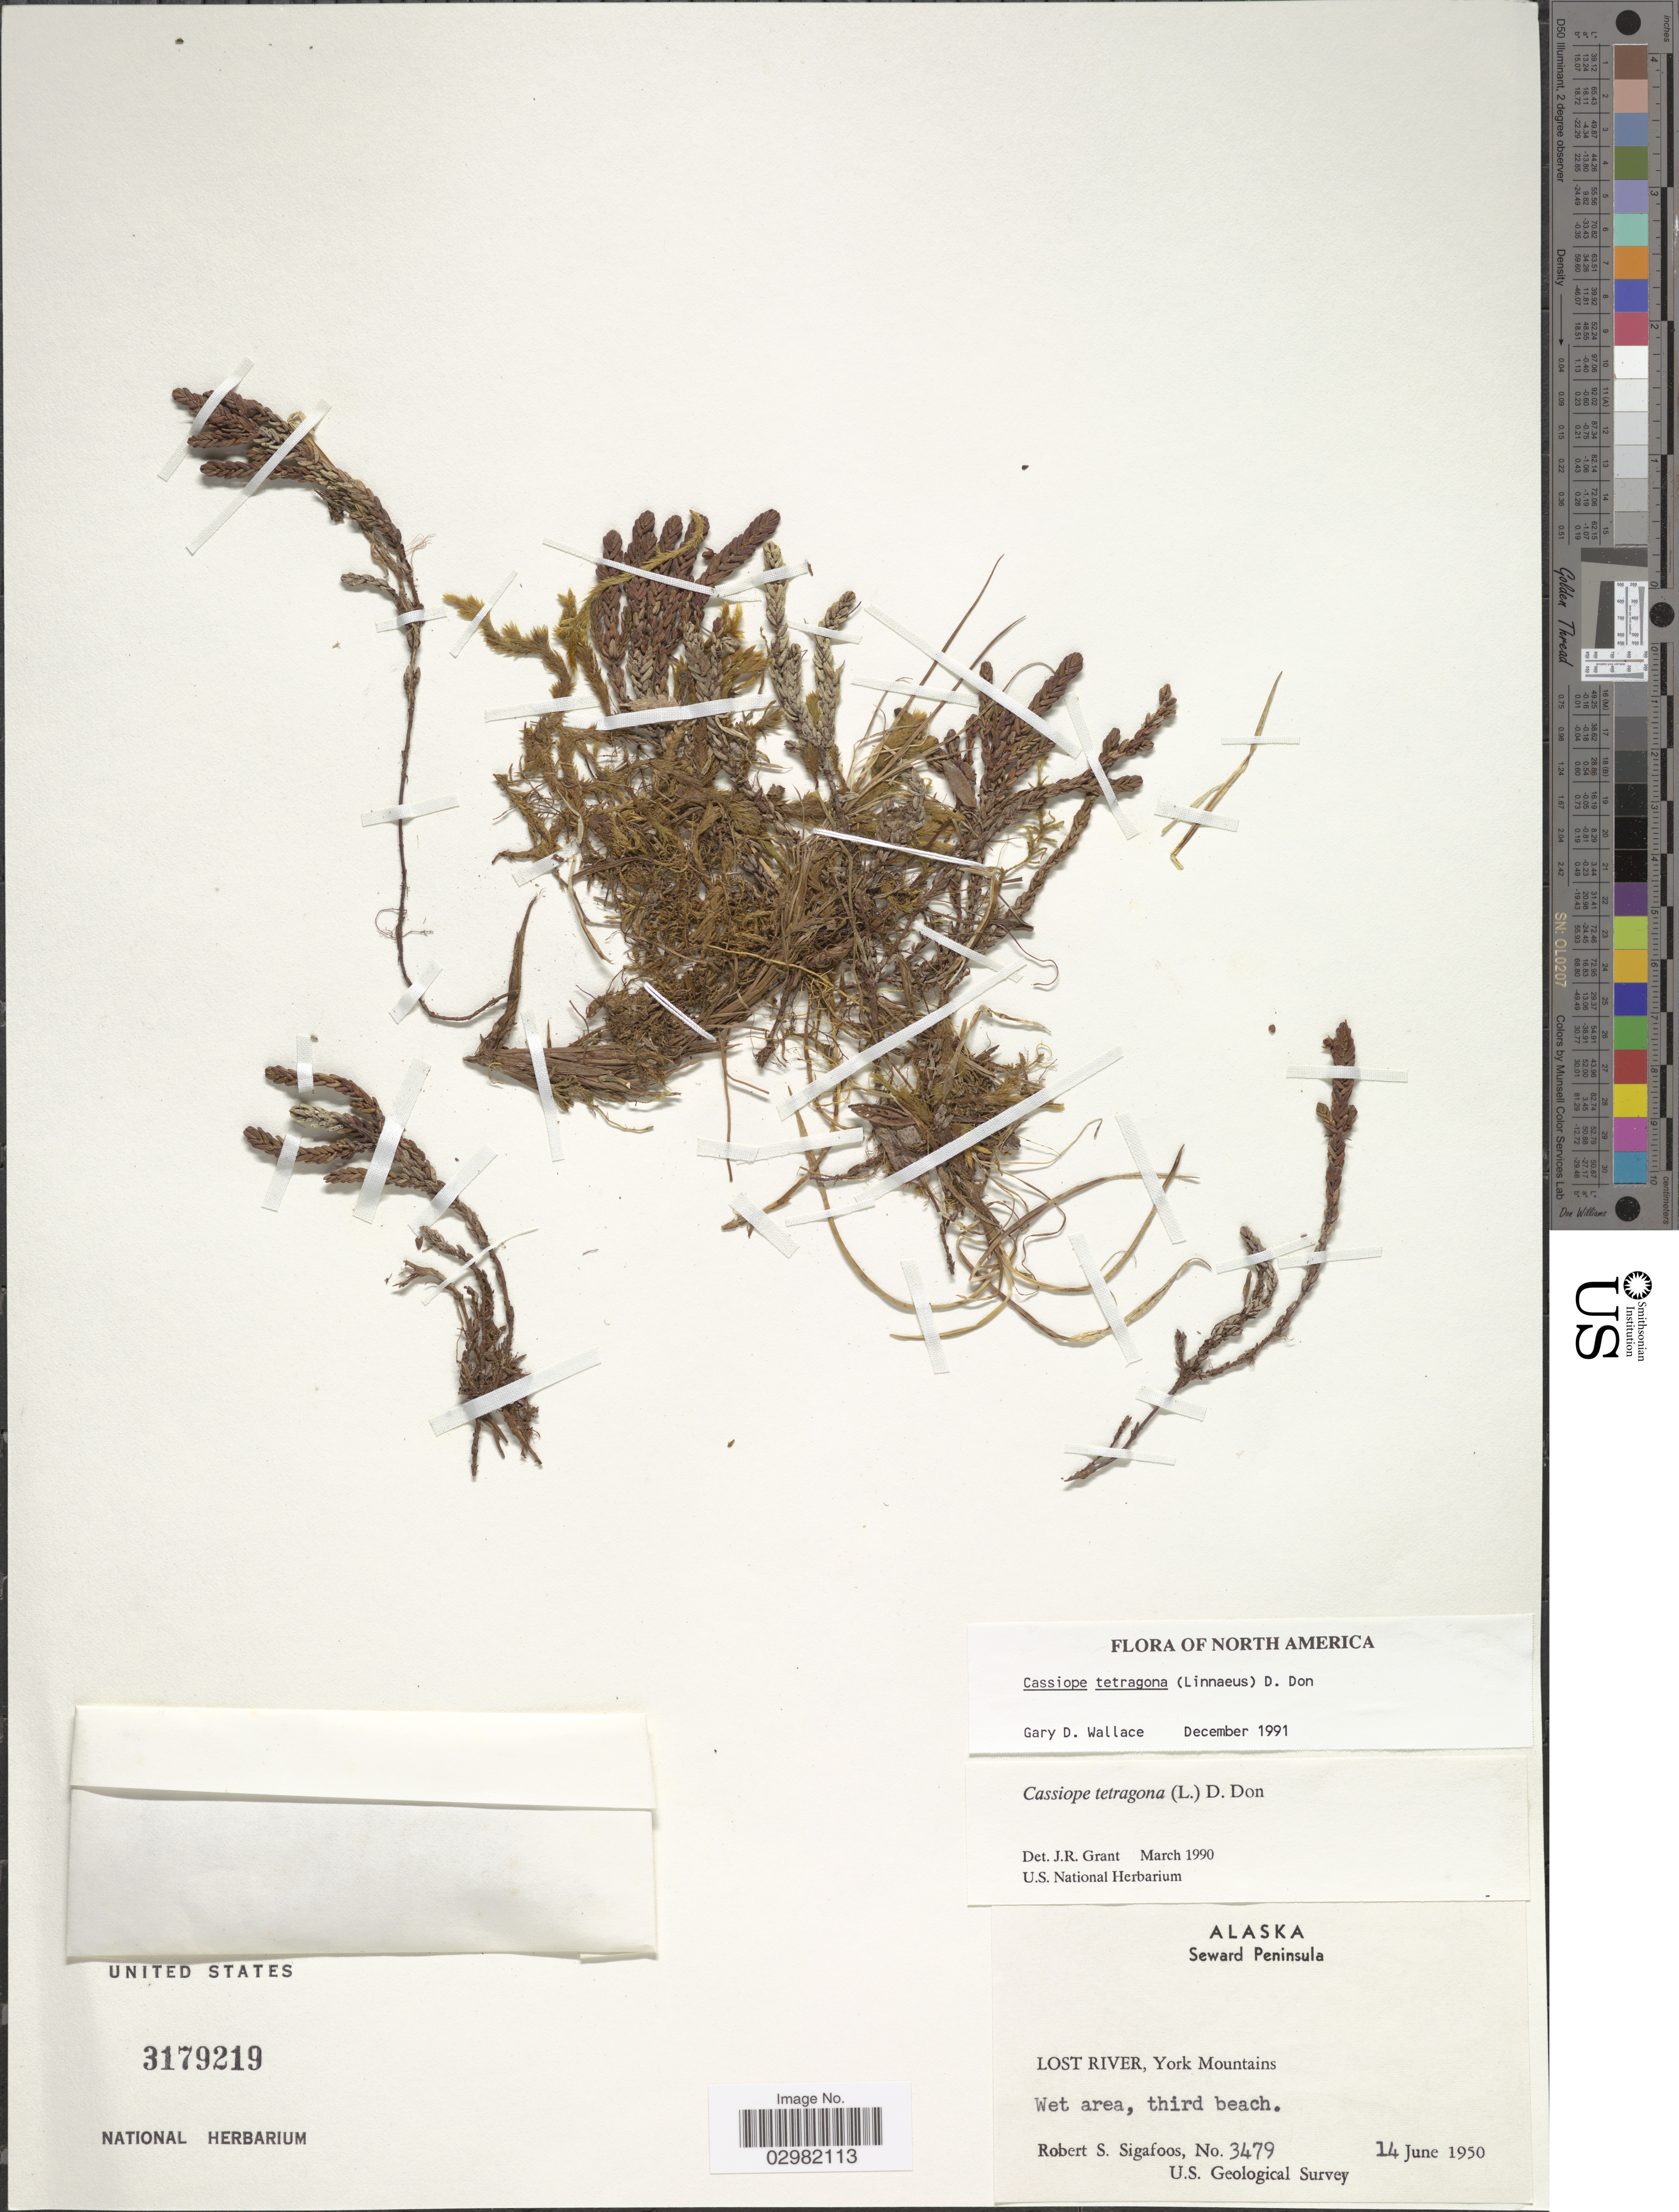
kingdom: Plantae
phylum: Tracheophyta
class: Magnoliopsida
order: Ericales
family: Ericaceae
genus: Cassiope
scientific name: Cassiope tetragona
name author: (L.) D. Don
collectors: R. Sigafoos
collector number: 3479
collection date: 1950-06-14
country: United States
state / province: Alaska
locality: Seward Peninsula. Lost River, York Mountains.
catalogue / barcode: US 3179219